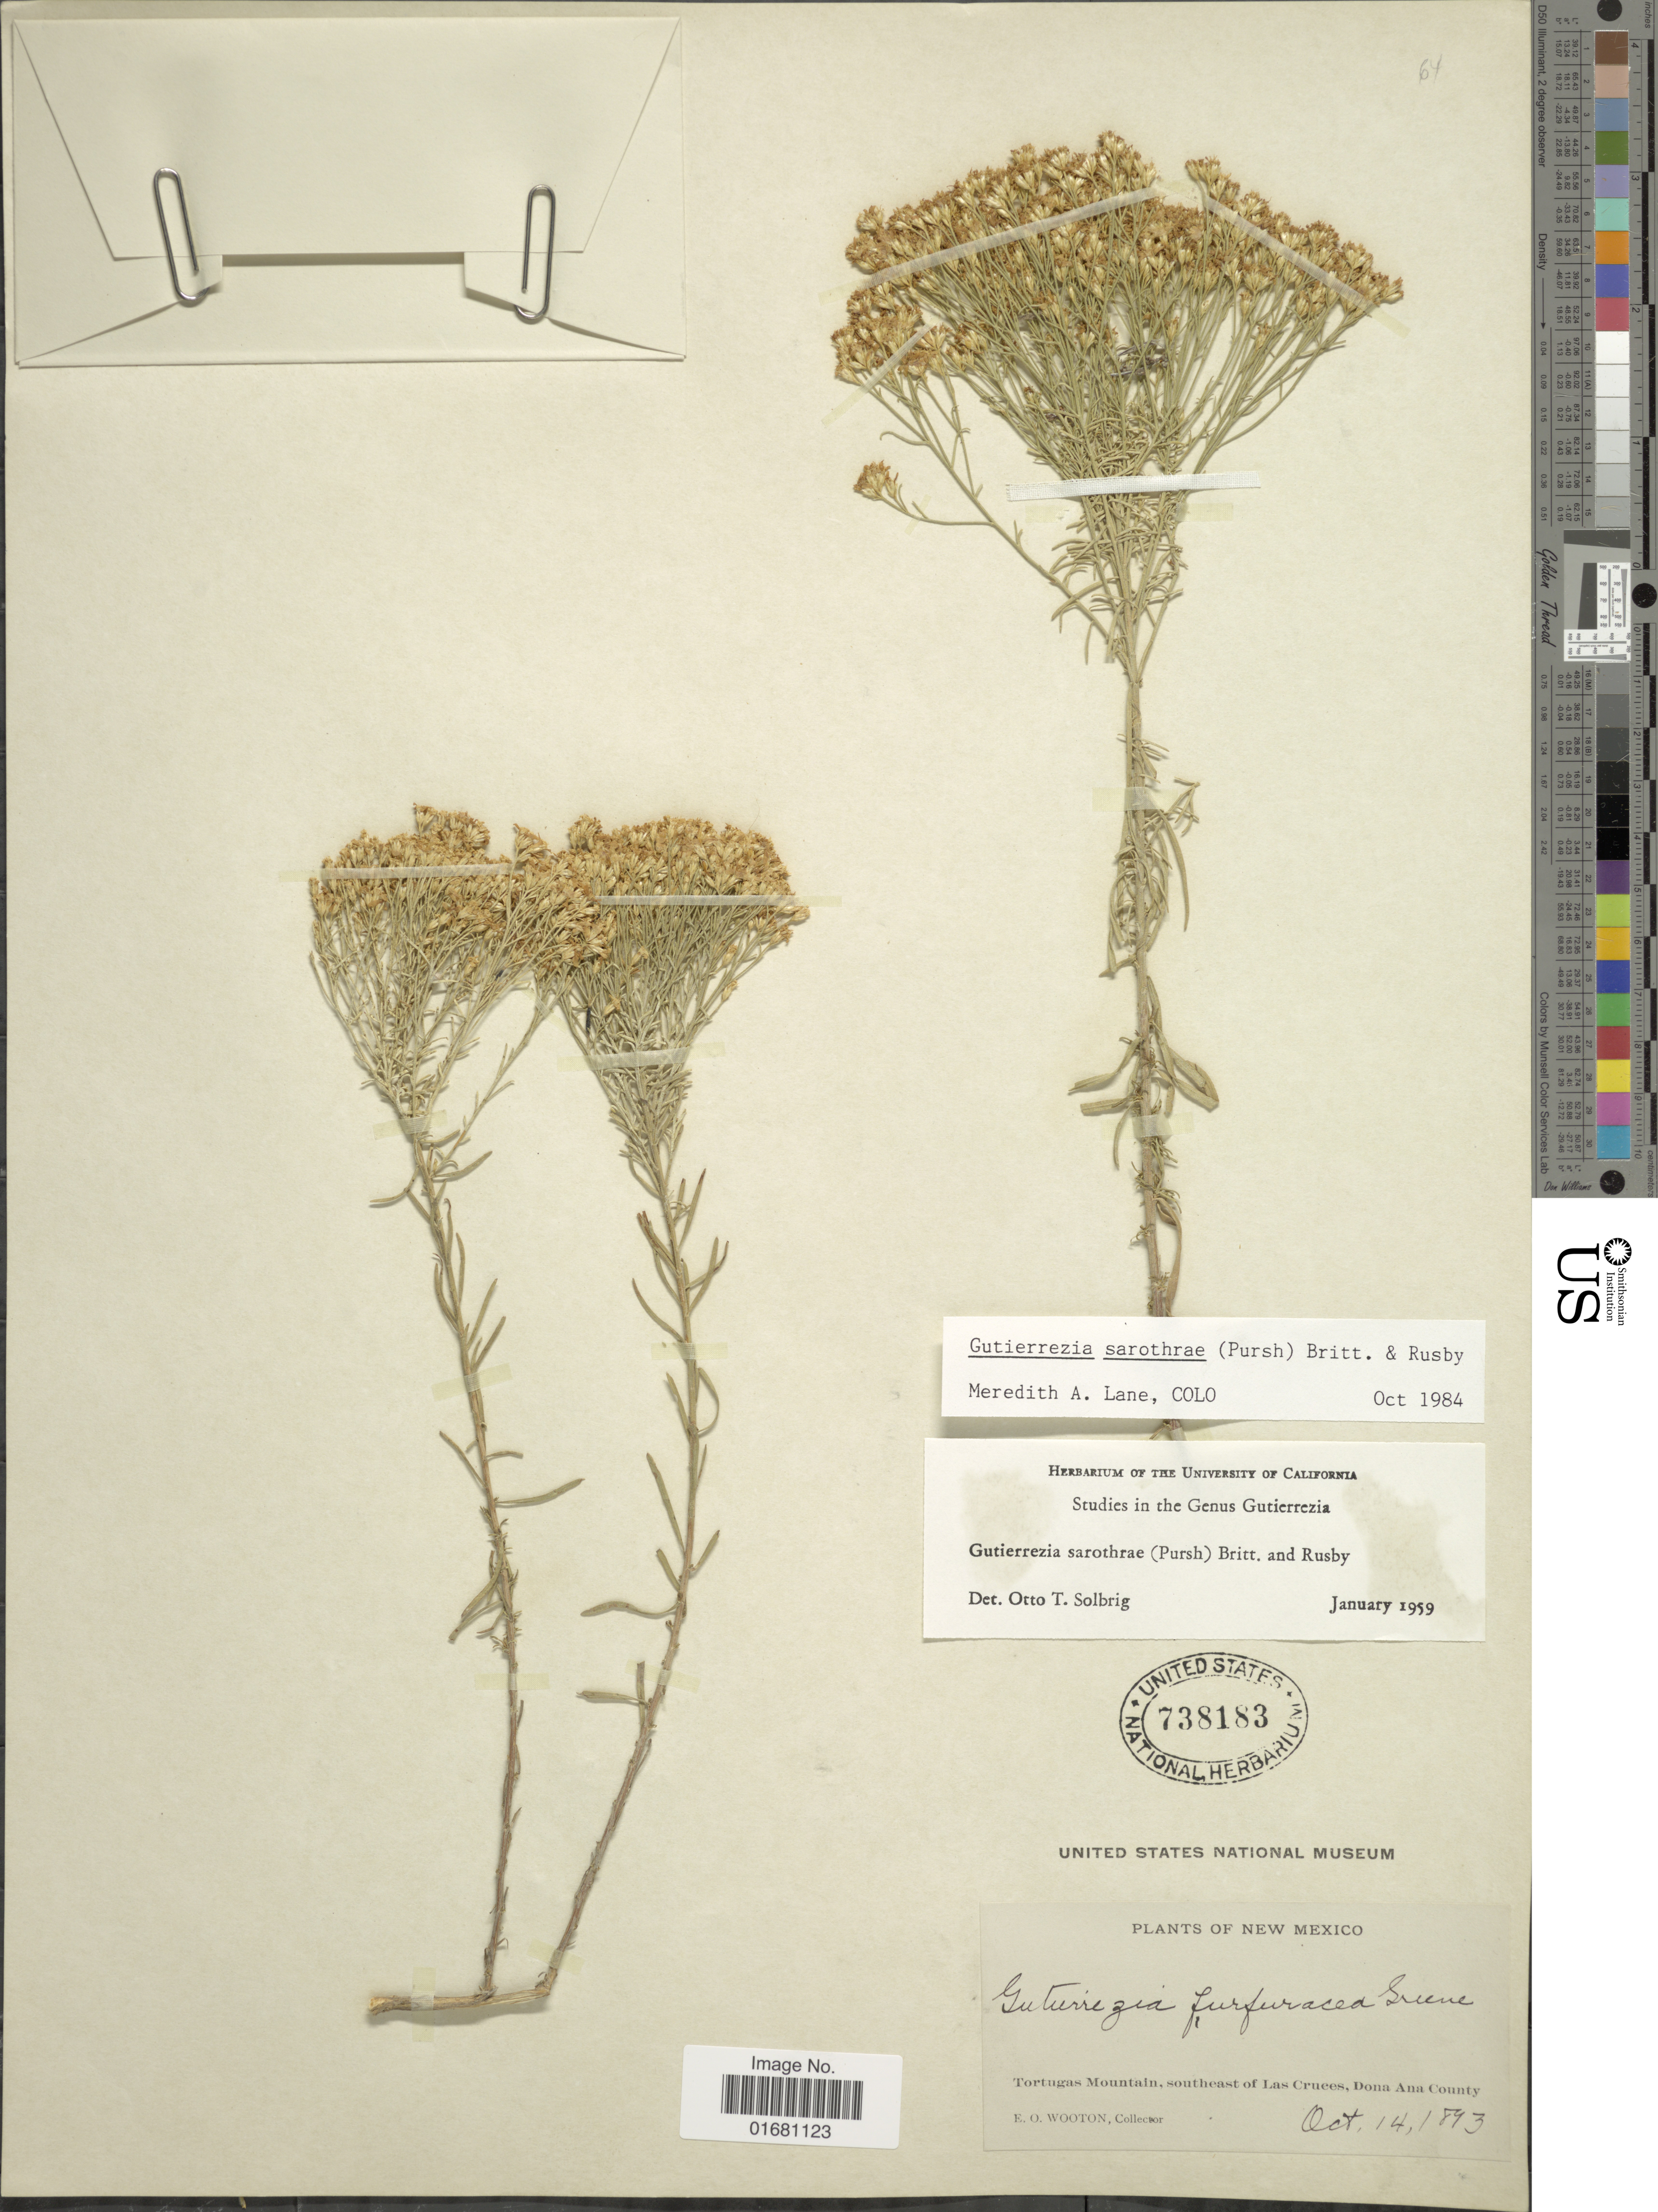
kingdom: Plantae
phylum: Tracheophyta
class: Magnoliopsida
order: Asterales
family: Asteraceae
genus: Gutierrezia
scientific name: Gutierrezia sarothrae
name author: (Pursh) Britton & Rusby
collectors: E. O. Wooton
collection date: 1893-10-14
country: United States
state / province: New Mexico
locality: Tortugas Mountain, southeast of Las Cruces, Dona Ana County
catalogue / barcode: US 738183